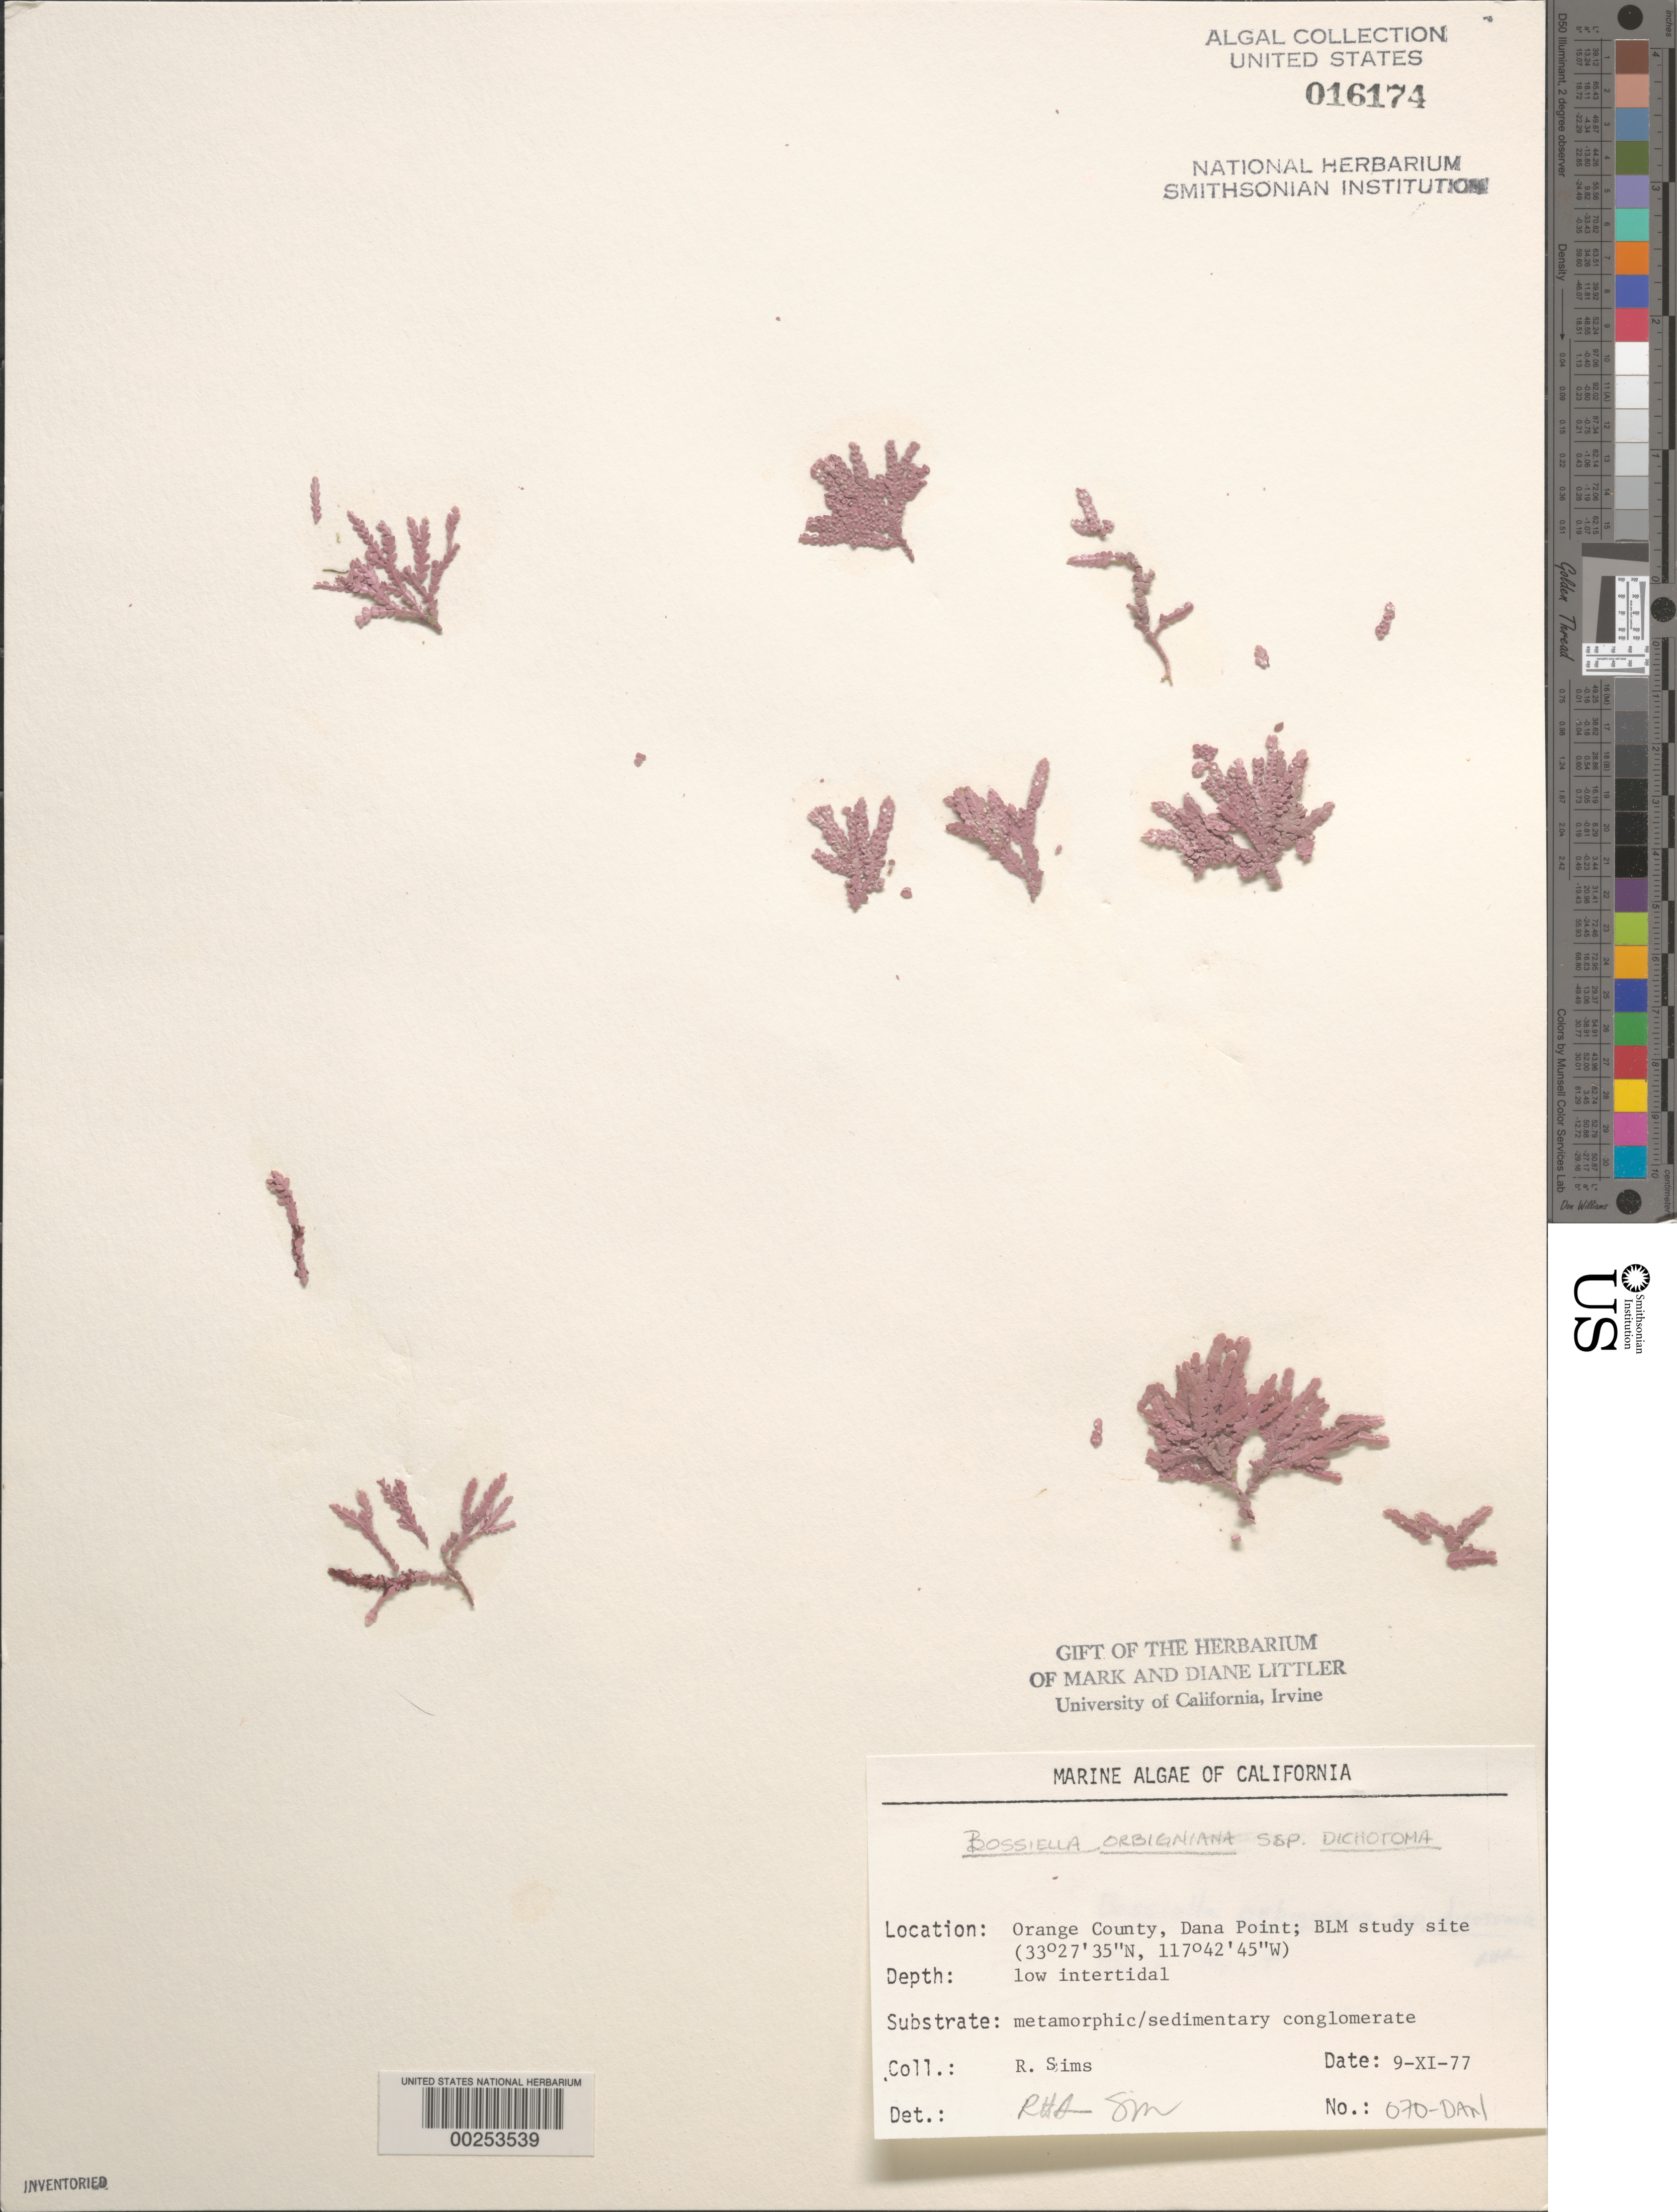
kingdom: Plantae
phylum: Rhodophyta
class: Florideophyceae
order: Corallinales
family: Corallinaceae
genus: Bossiella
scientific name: Bossiella orbigniana subsp. dichotoma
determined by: Sims, Robert H.; Murray, S. N.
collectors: R. H. Sims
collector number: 070-dan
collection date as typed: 09 Nov 1977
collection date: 1977-11-09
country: United States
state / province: California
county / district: Orange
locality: Dana Point, 1 km north of marina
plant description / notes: BLM-SOCALBIGHT Rocky Intertidal Survey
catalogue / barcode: US 16174